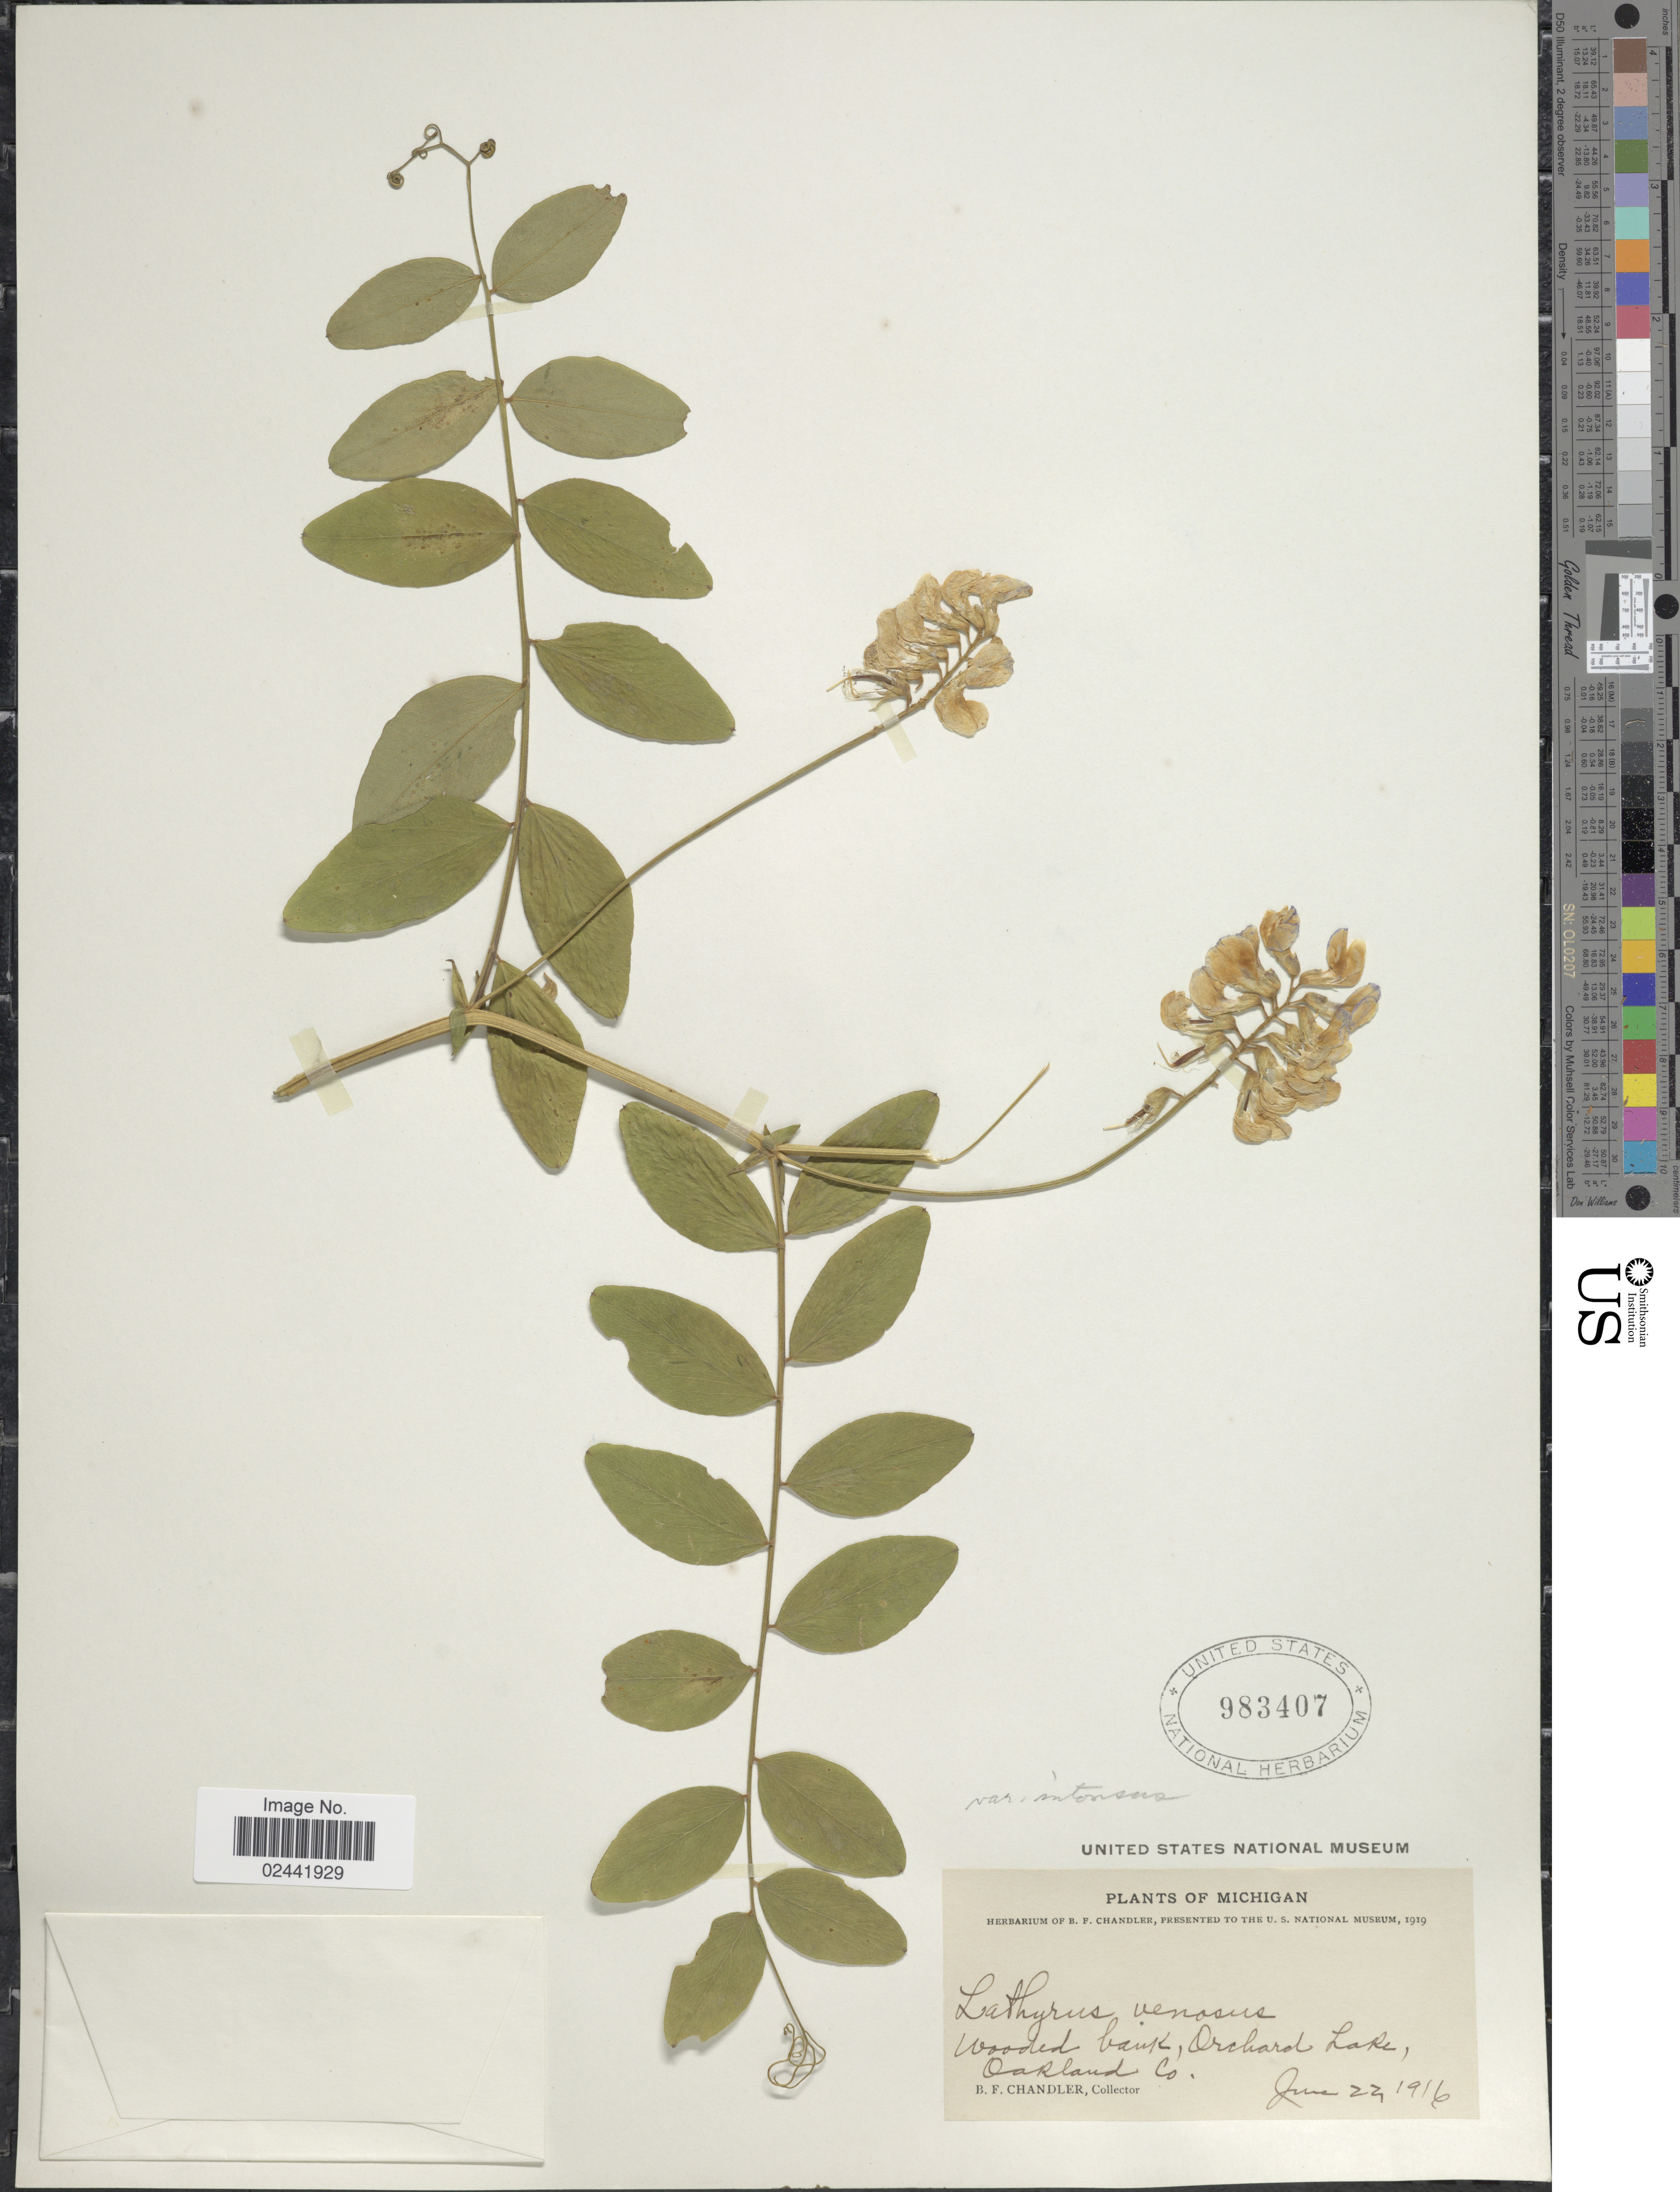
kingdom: Plantae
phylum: Tracheophyta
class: Magnoliopsida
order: Fabales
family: Fabaceae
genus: Lathyrus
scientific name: Lathyrus venosus var. intonsus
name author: Butters & H. St. John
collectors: B. F. Chandler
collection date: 1916-06-22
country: United States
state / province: Michigan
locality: Wooded bank, Orchard Lake, Oakland Co.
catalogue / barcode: US 983407